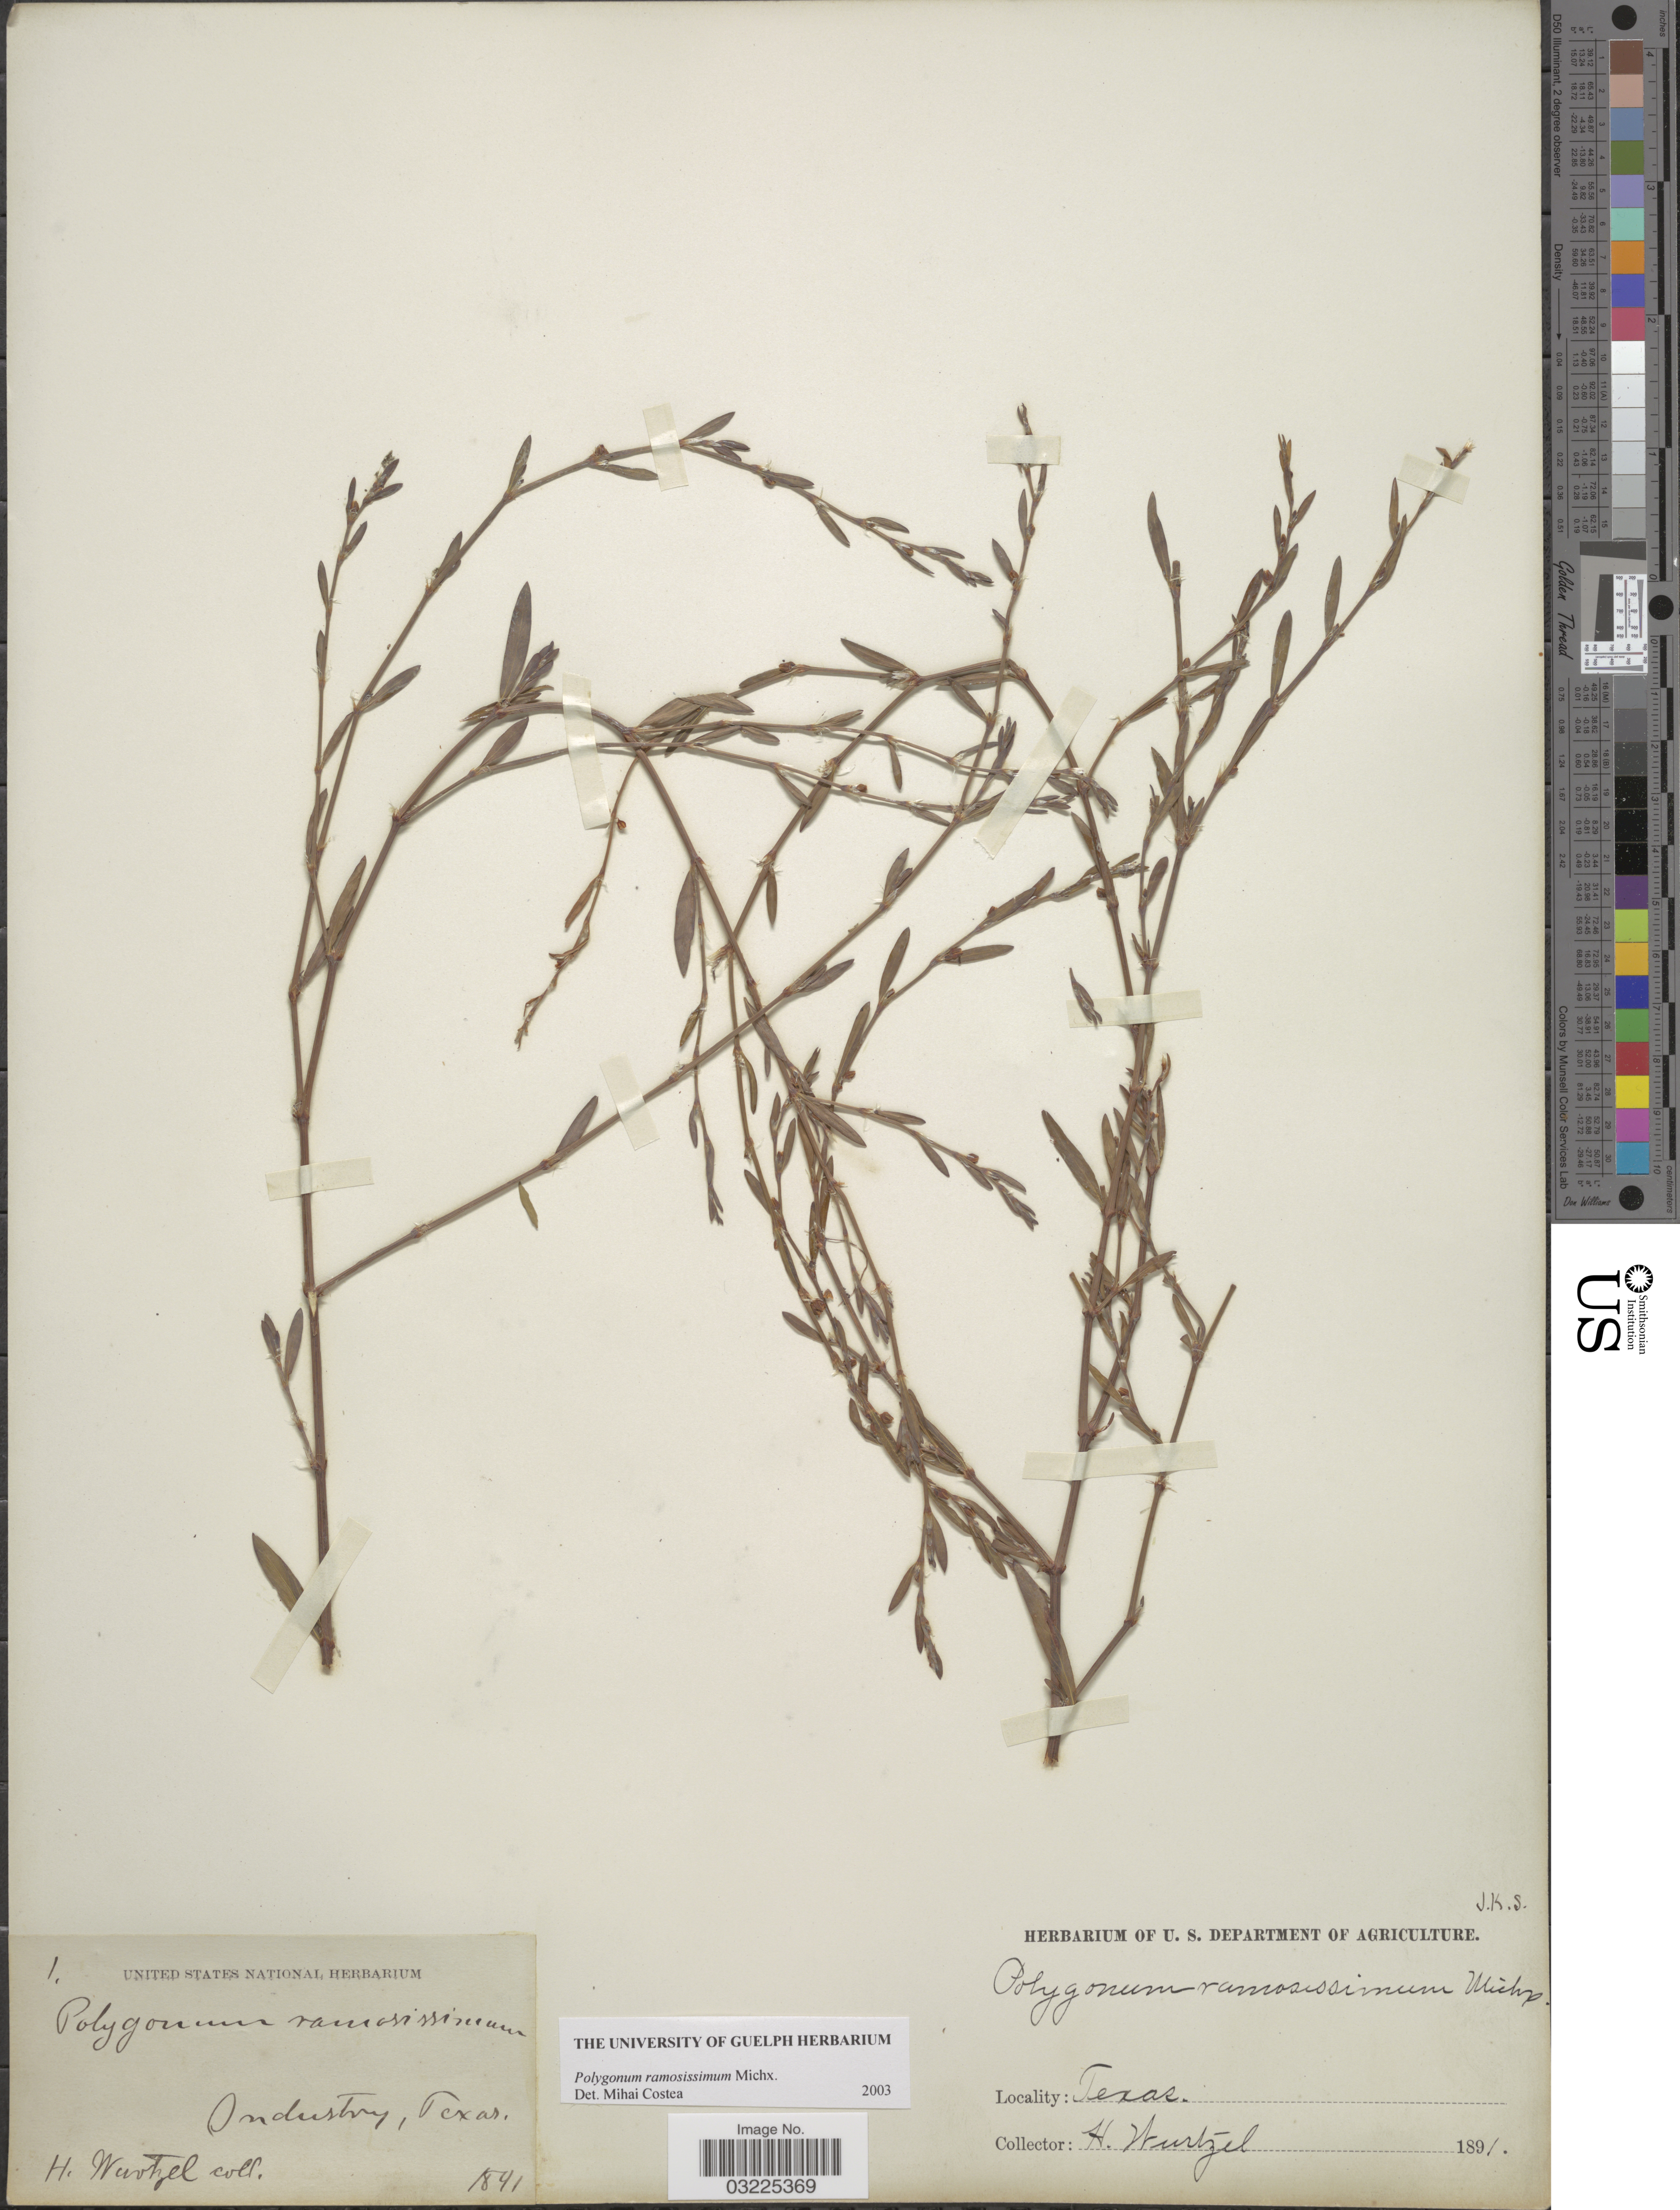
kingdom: Plantae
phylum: Tracheophyta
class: Magnoliopsida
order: Caryophyllales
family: Polygonaceae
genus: Polygonum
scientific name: Polygonum ramosissimum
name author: Michx.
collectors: H. Wurtzel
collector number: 1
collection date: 1891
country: United States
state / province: Texas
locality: Industry.